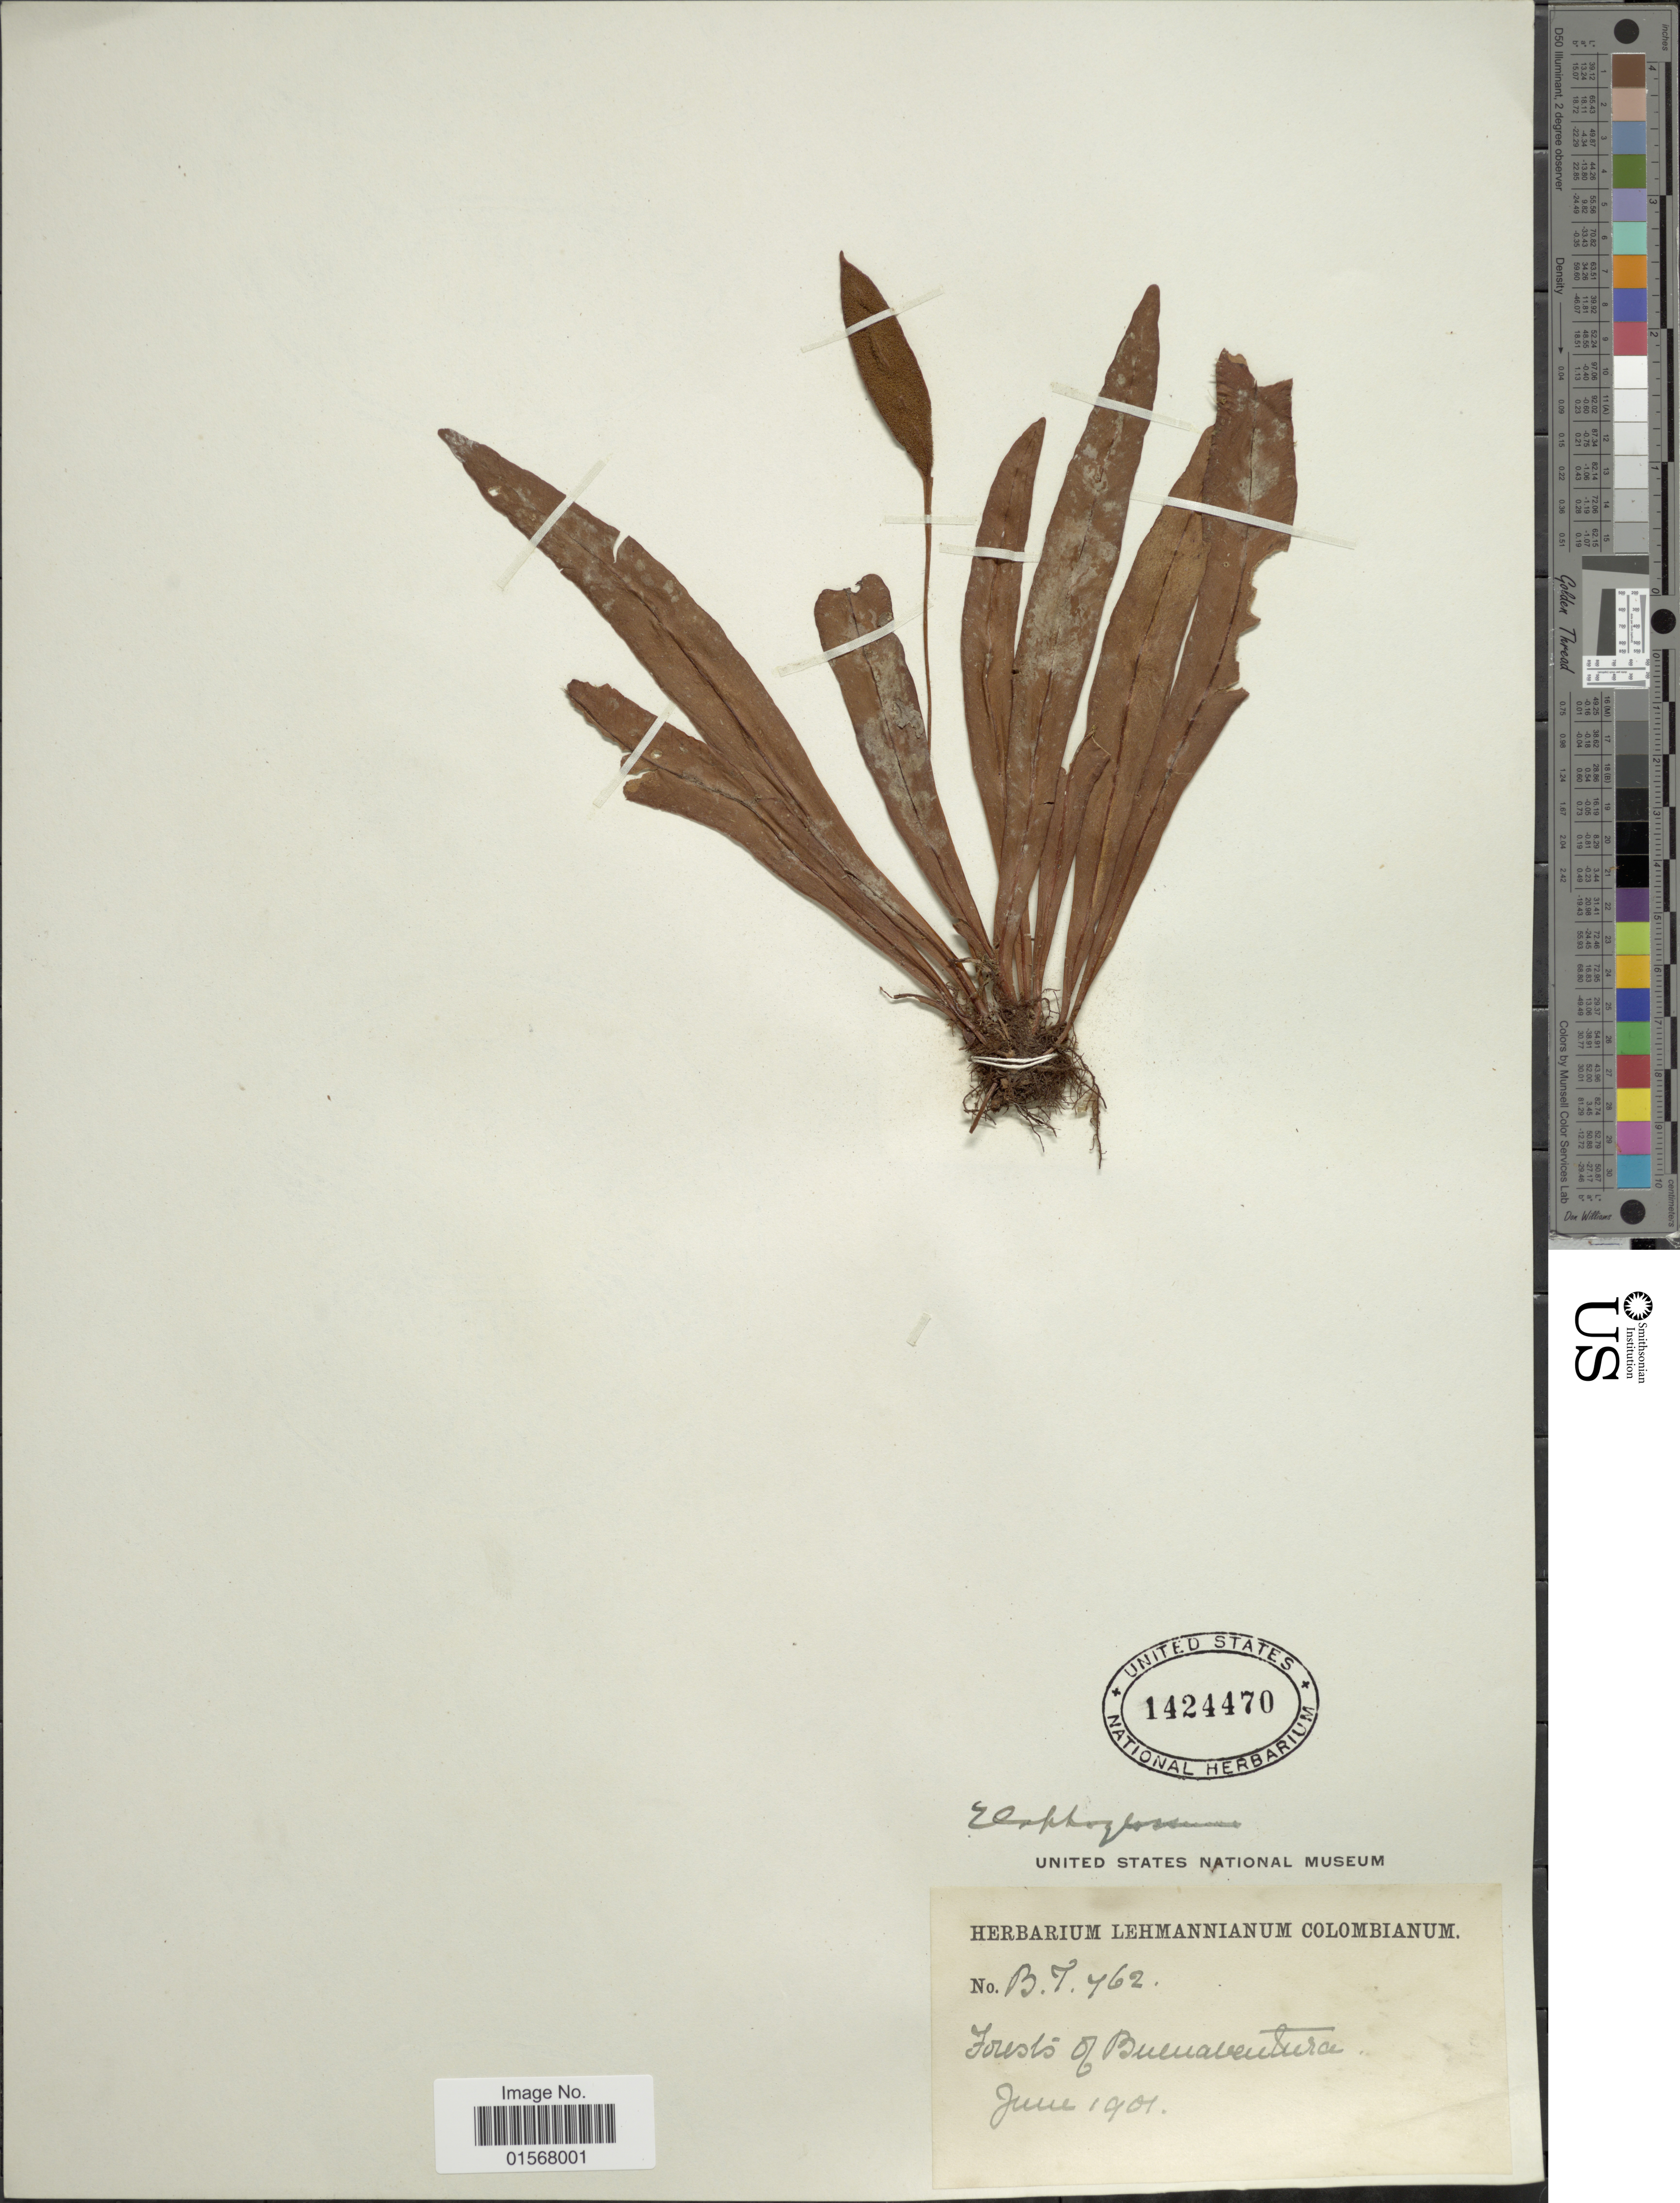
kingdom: Plantae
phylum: Tracheophyta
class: Polypodiopsida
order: Polypodiales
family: Dryopteridaceae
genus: Elaphoglossum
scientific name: Elaphoglossum sp.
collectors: ex herb. Lehmann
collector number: BT762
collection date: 1901-06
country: Colombia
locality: Forests of Buenaventura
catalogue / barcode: US 1424470